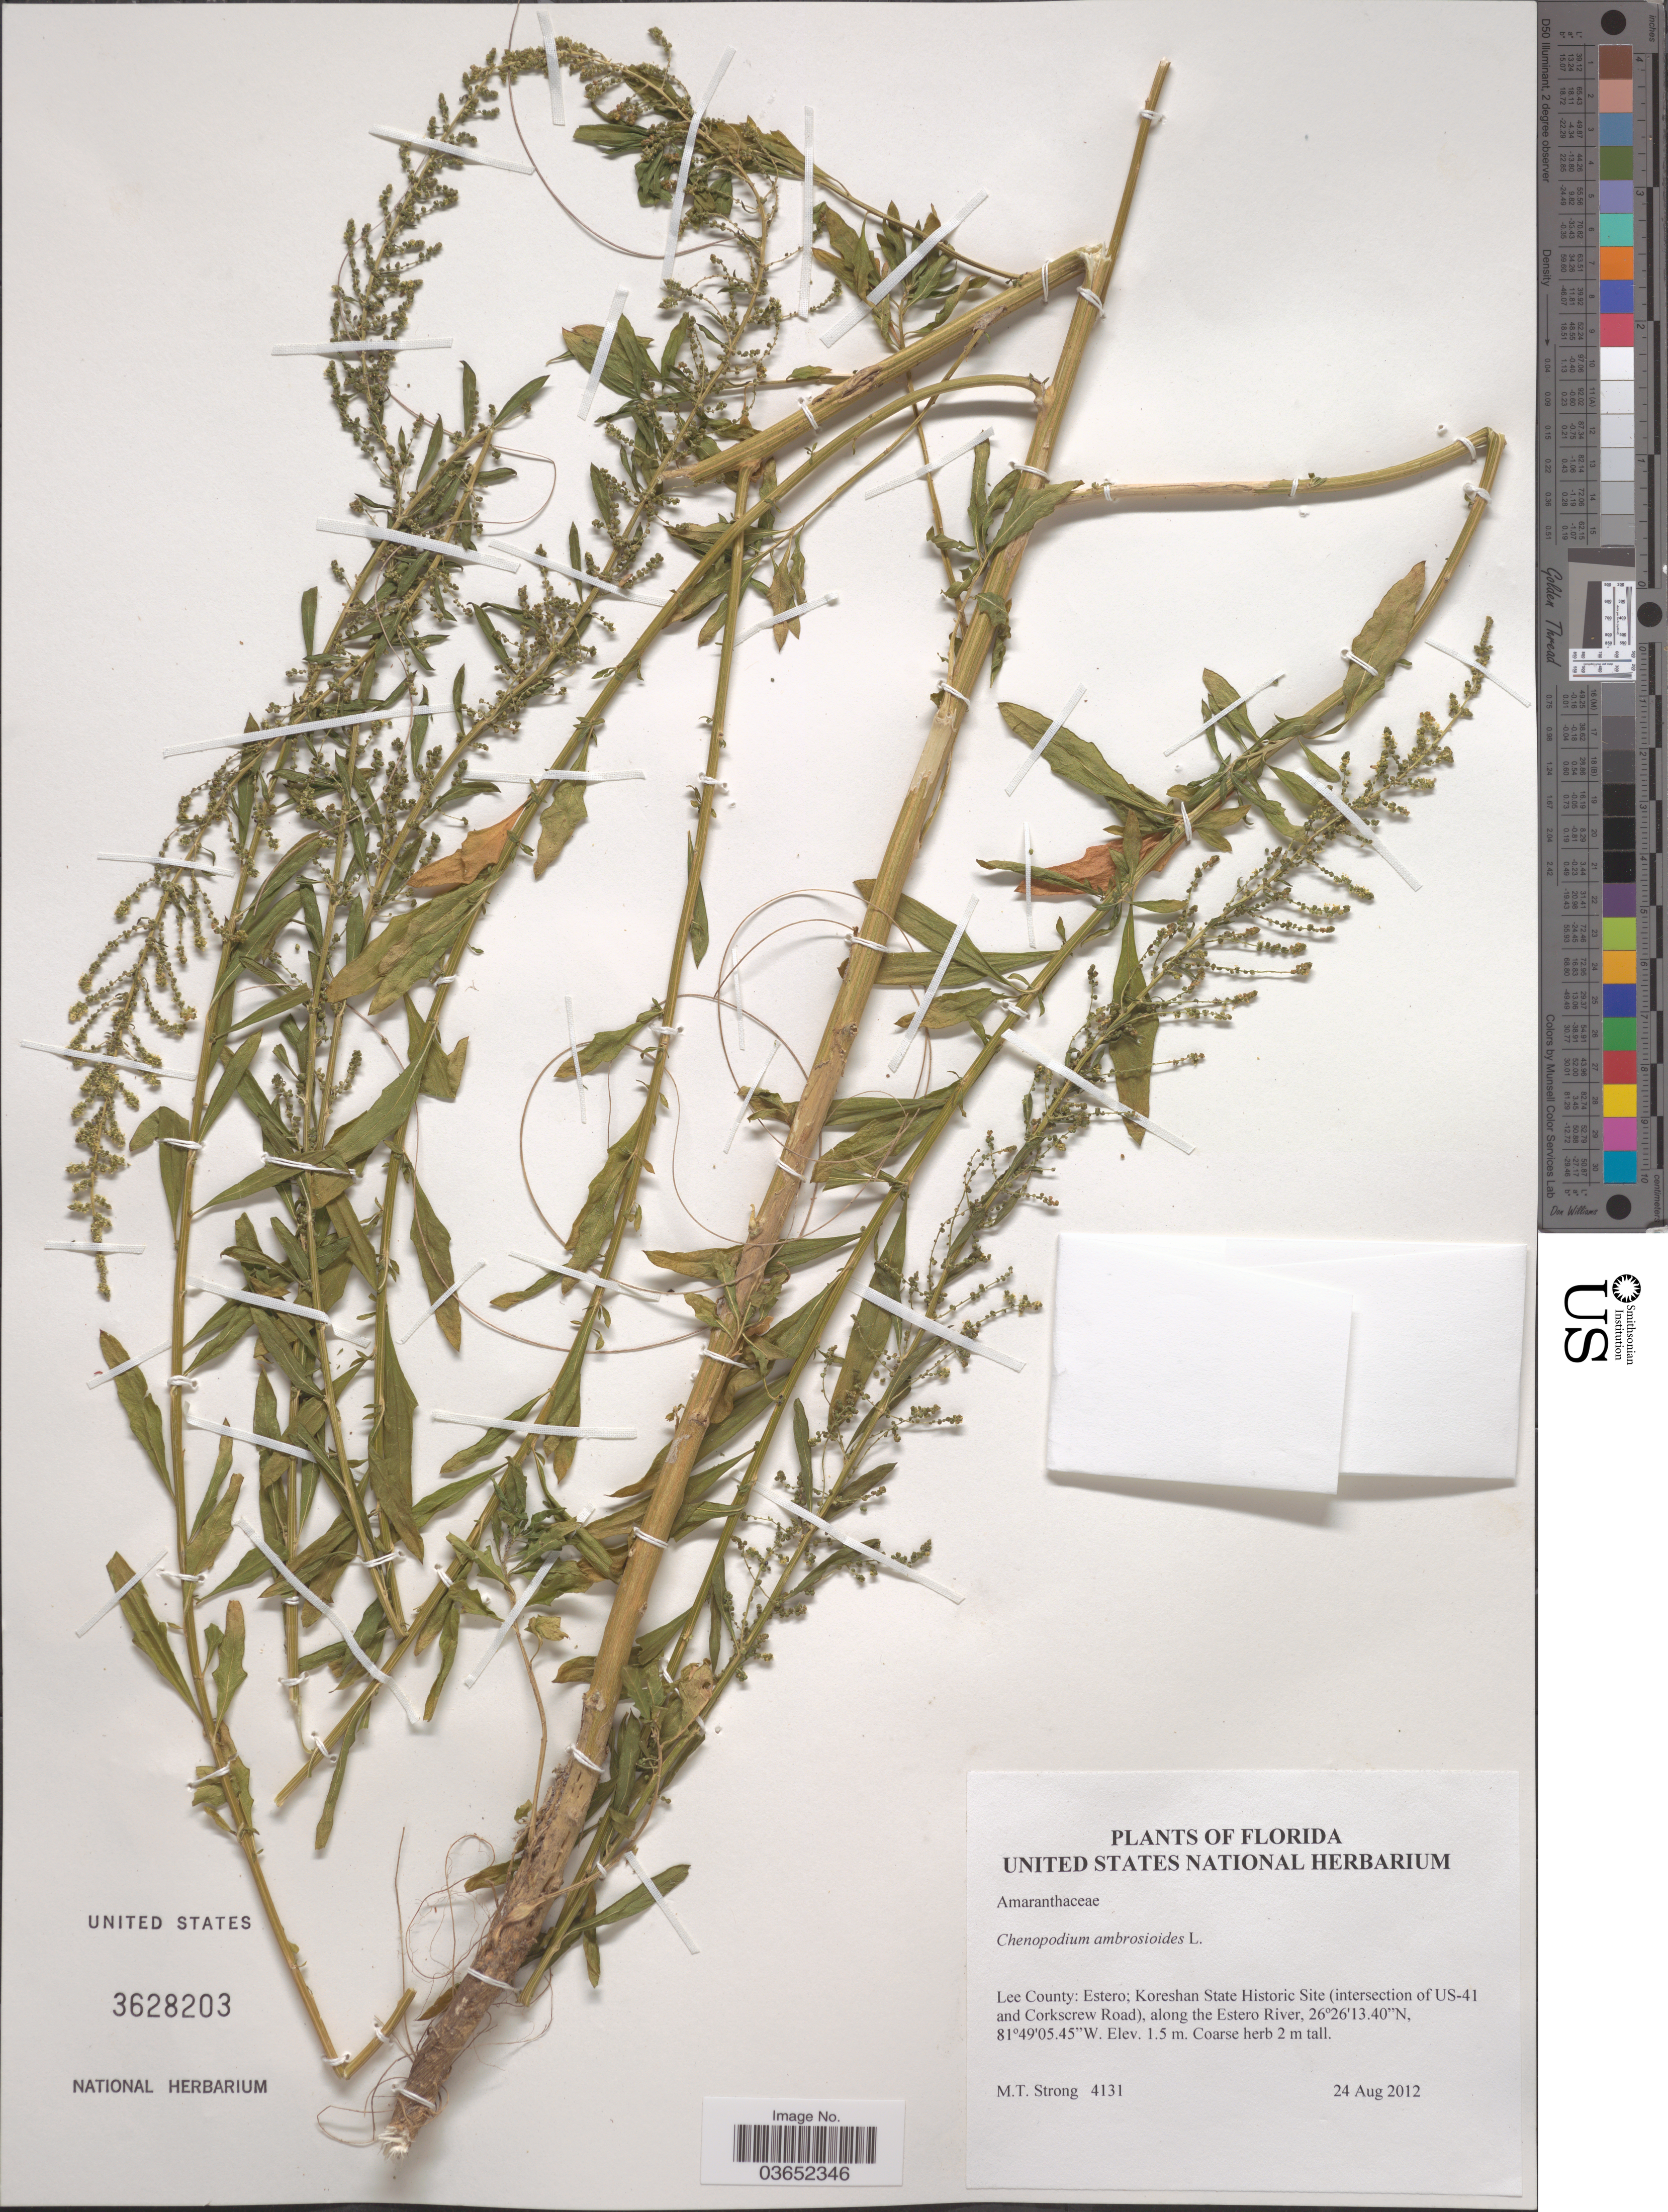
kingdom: Plantae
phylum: Tracheophyta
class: Magnoliopsida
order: Caryophyllales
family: Amaranthaceae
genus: Chenopodium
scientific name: Chenopodium ambrosioides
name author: L.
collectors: M. T. Strong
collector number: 4131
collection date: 2012-08-24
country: United States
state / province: Florida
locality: Lee County: Estero; Koreshan State Historic Site (intersection of US-41 and Corkscrew Road), along the Estero River.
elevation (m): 1.5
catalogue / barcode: US 3628203